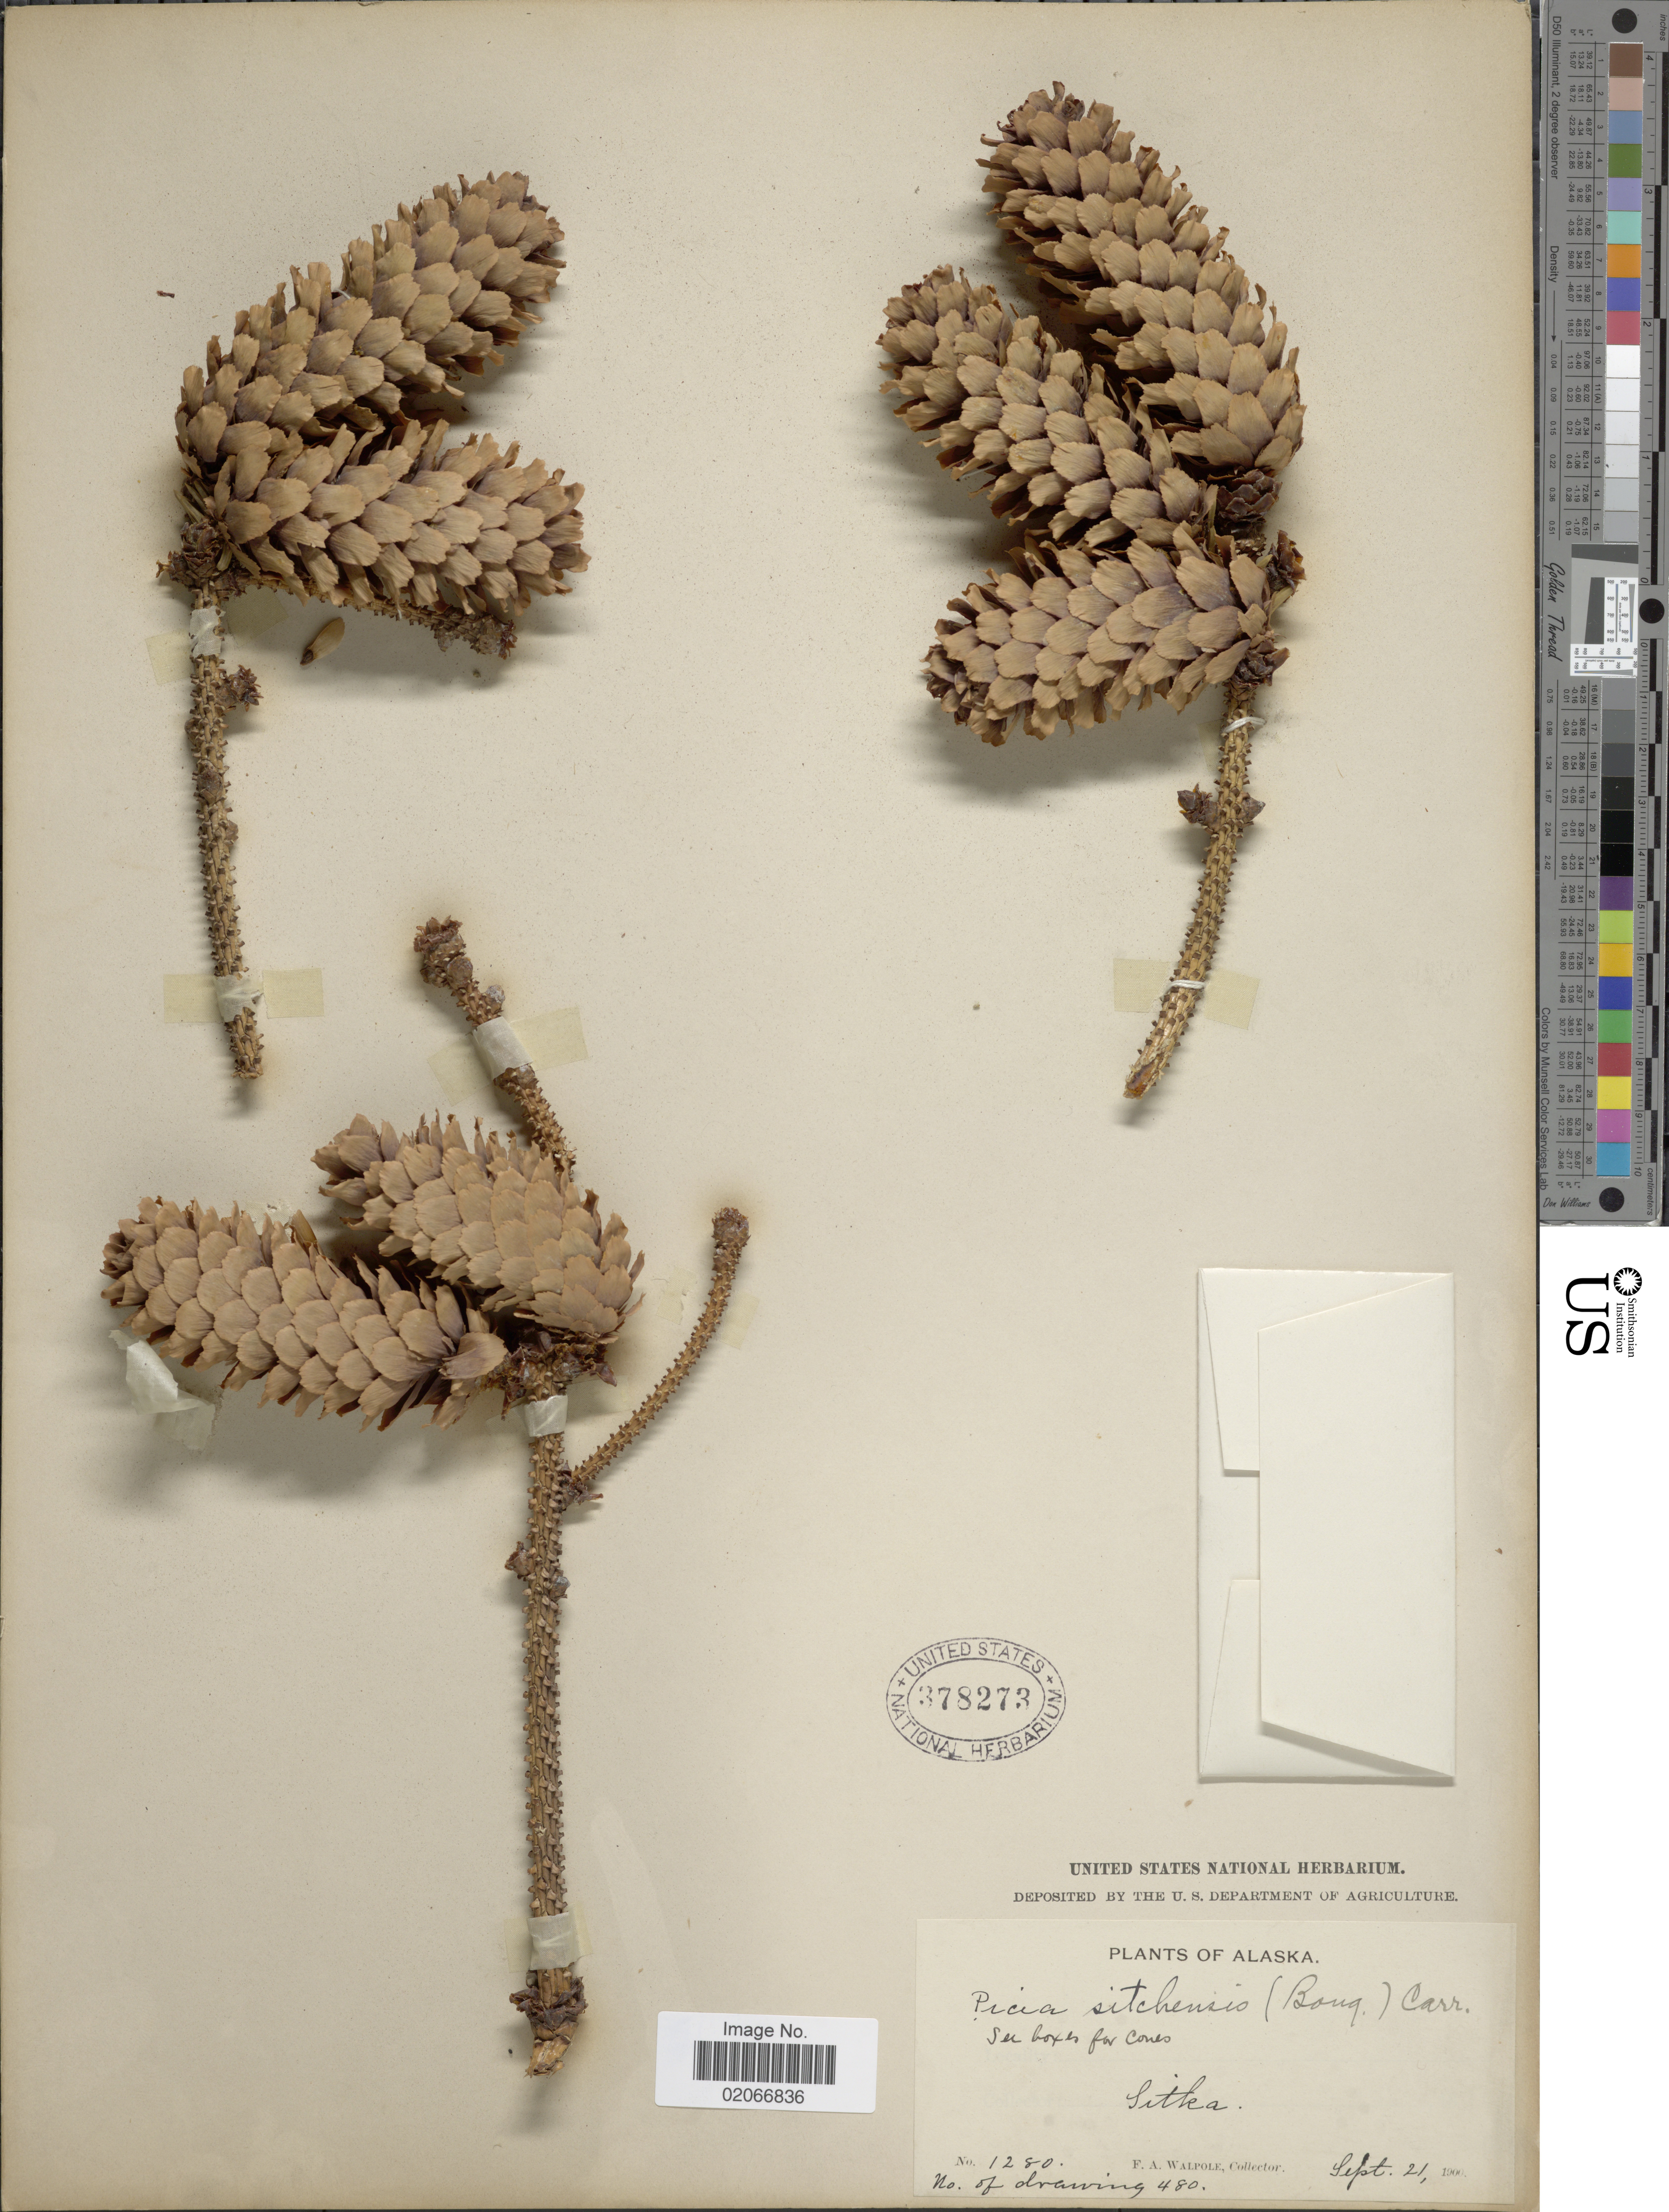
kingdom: Plantae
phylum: Tracheophyta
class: Pinopsida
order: Pinales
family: Pinaceae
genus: Picea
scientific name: Picea sitchensis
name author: (Bong.) Carrière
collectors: F. Walpole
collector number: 1280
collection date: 1900-09-21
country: United States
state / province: Alaska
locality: Sitka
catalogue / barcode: US 378273